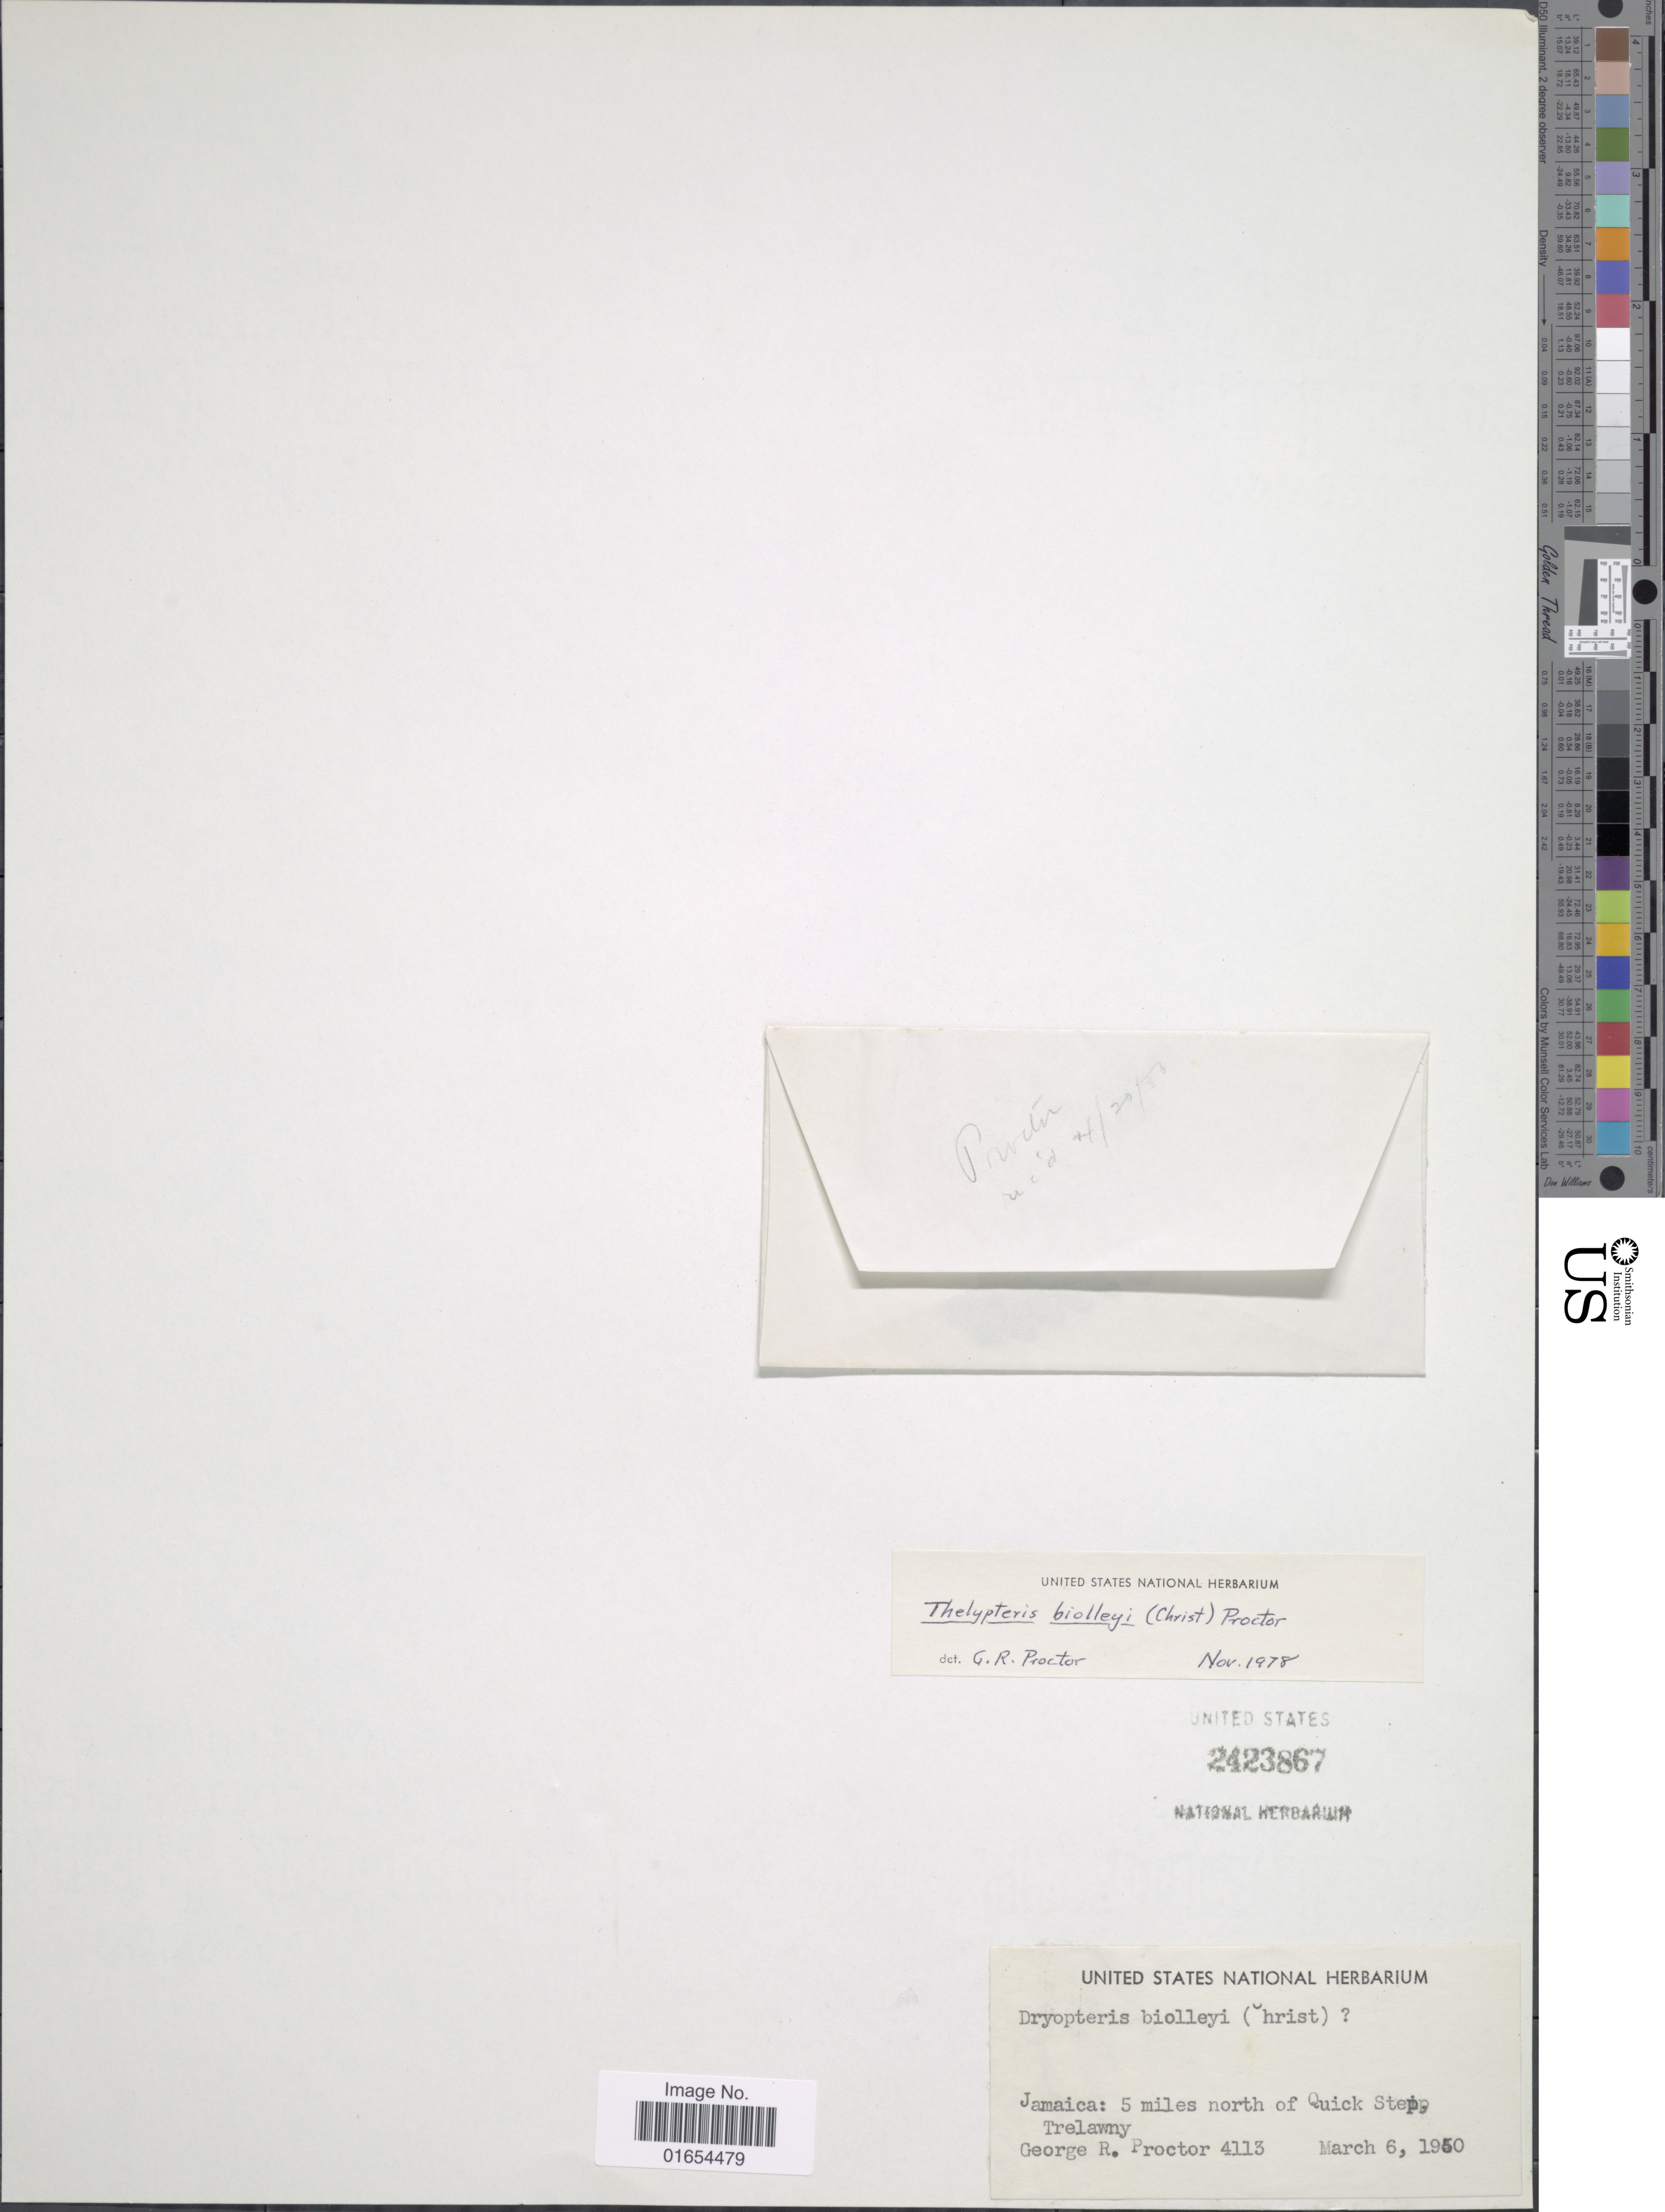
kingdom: Plantae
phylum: Tracheophyta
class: Polypodiopsida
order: Polypodiales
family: Thelypteridaceae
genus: Goniopteris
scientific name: Goniopteris biolleyi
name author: (C. Chr.) Pic. Serm.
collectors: G. R. Proctor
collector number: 4113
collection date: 1950-03-06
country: Jamaica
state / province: Trelawny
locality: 5 miles north of Quick Step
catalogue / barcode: US 2423867